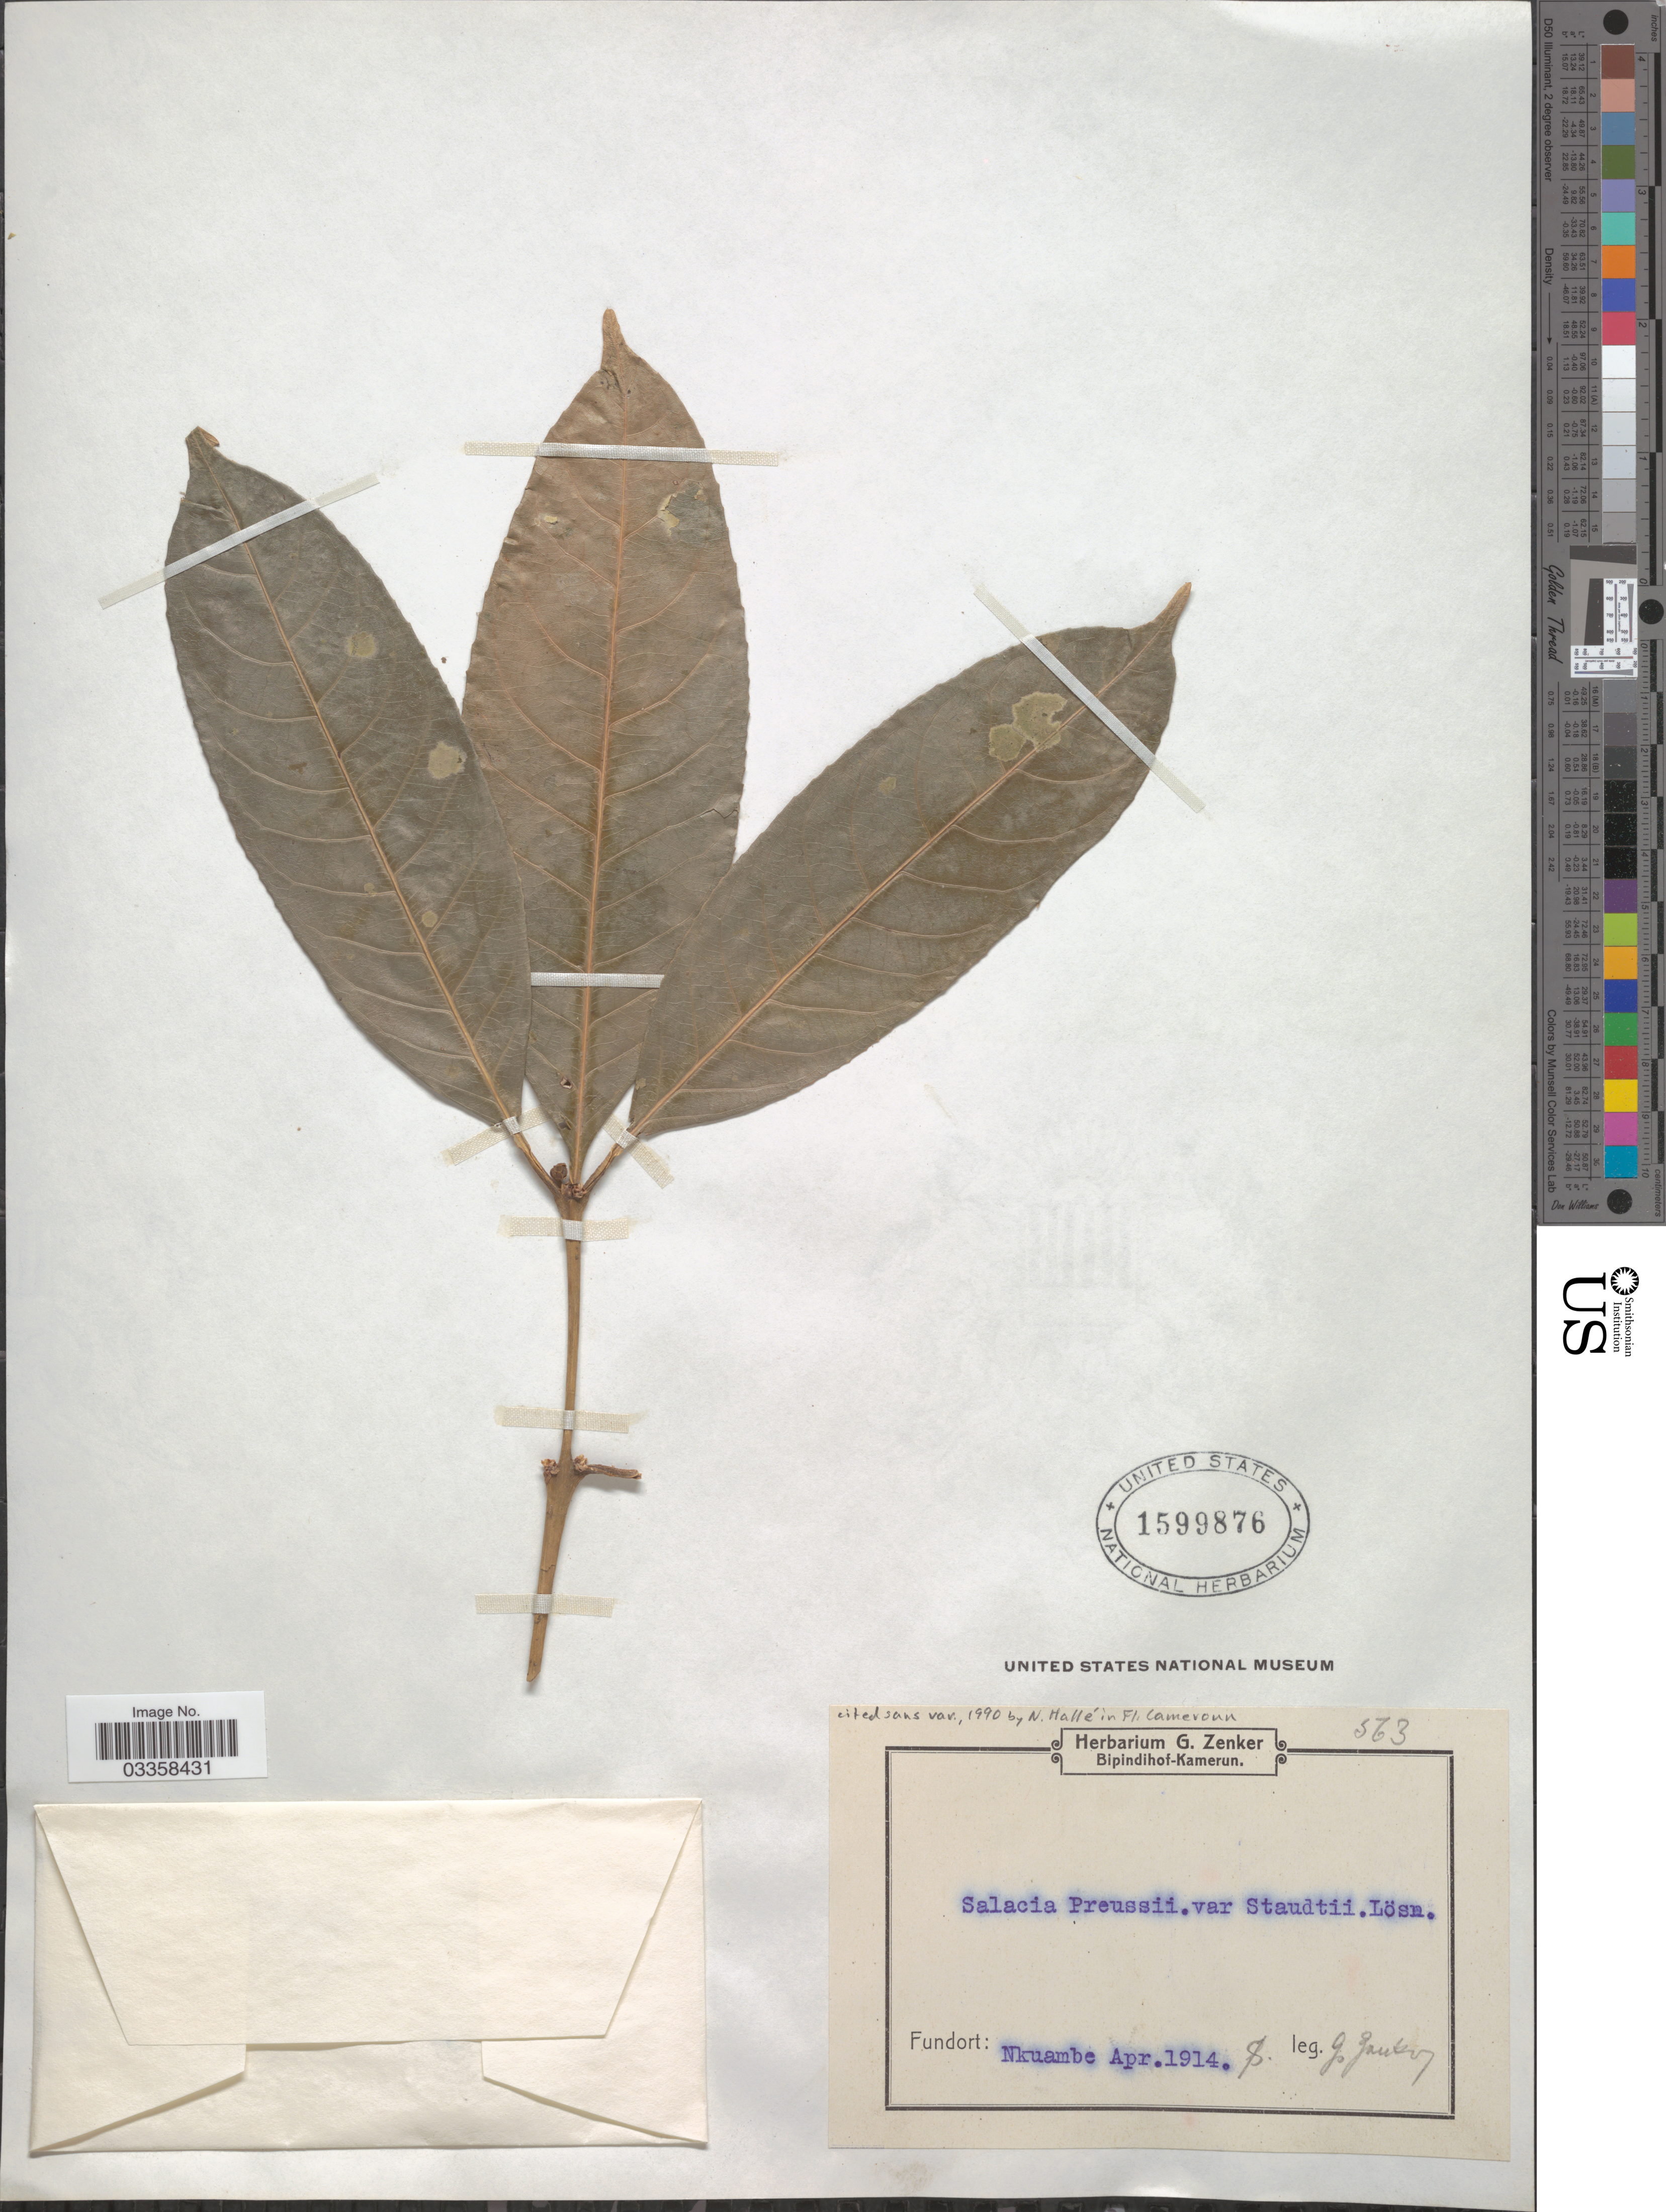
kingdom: Plantae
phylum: Tracheophyta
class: Magnoliopsida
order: Celastrales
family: Celastraceae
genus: Salacia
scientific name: Salacia preussii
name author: Loes.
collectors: G. A. Zenker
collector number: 563?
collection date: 1914-04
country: Cameroon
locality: Nkuambe.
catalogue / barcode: US 1599876